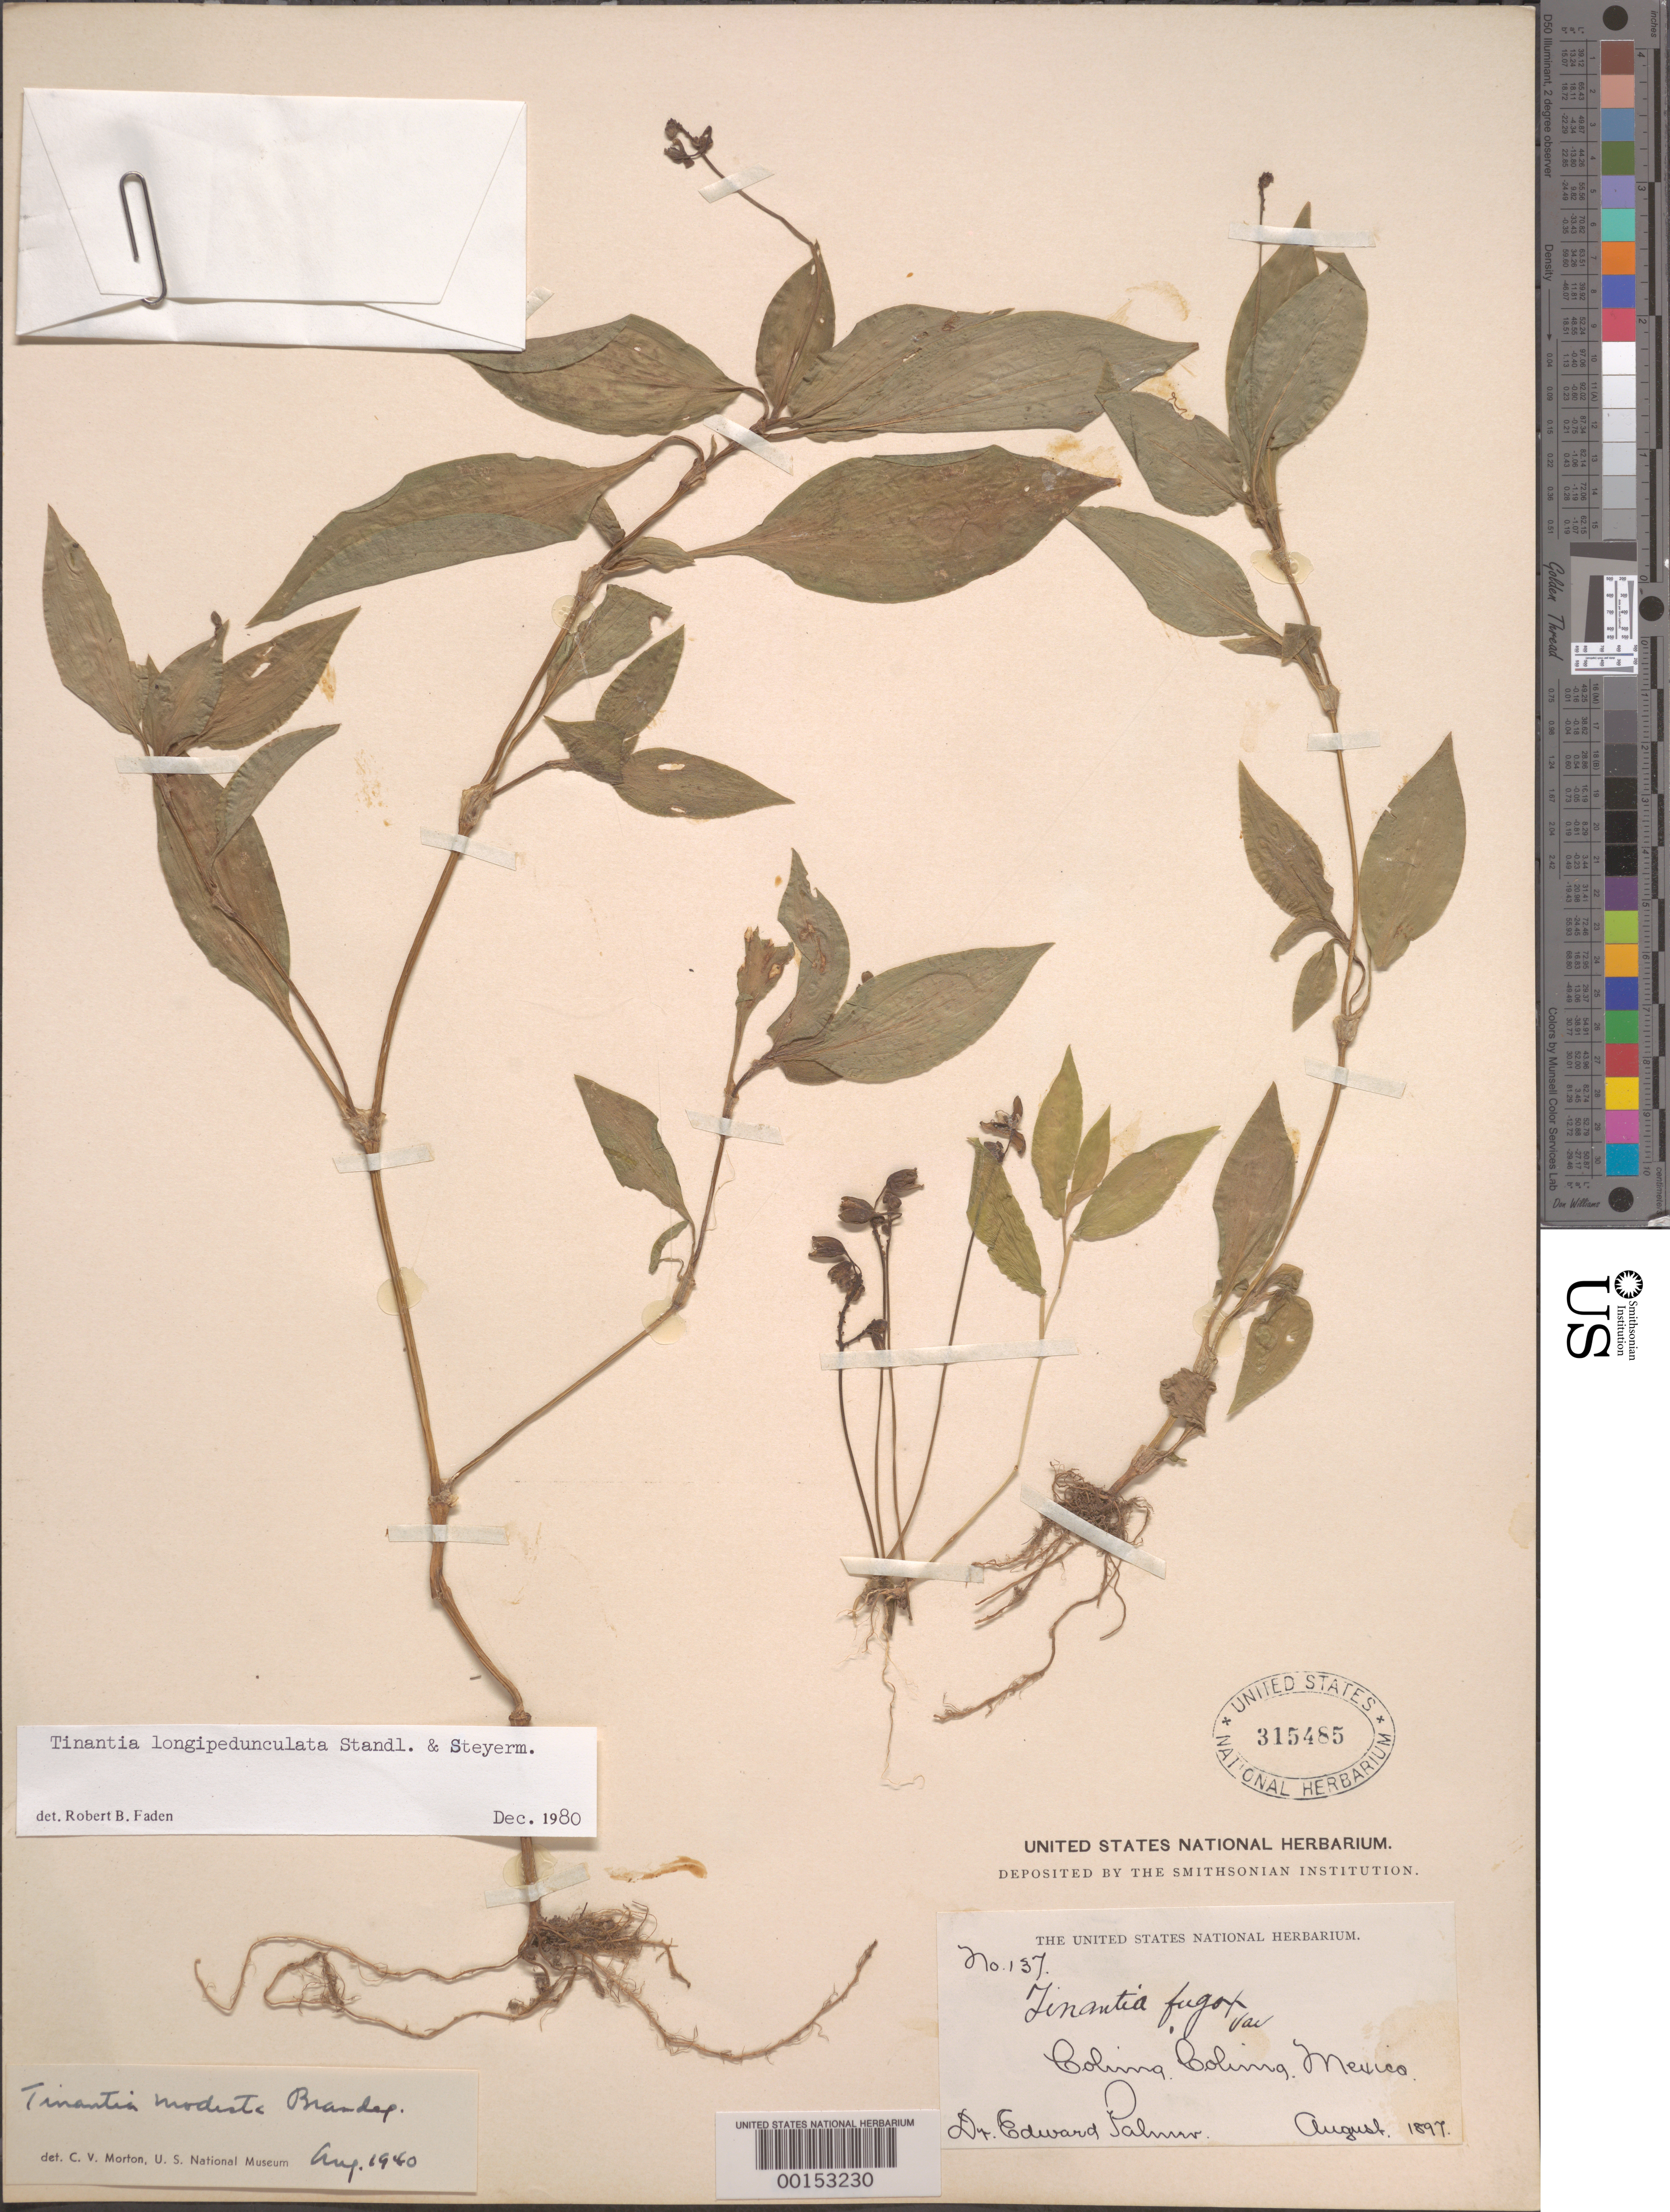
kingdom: Plantae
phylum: Tracheophyta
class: Liliopsida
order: Commelinales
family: Commelinaceae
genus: Tinantia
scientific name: Tinantia longipedunculata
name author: Standl. & Steyerm.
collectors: E. Palmer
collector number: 137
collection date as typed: Aug 1897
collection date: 1897-08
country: Mexico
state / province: Colima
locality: Colima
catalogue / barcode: US 315485